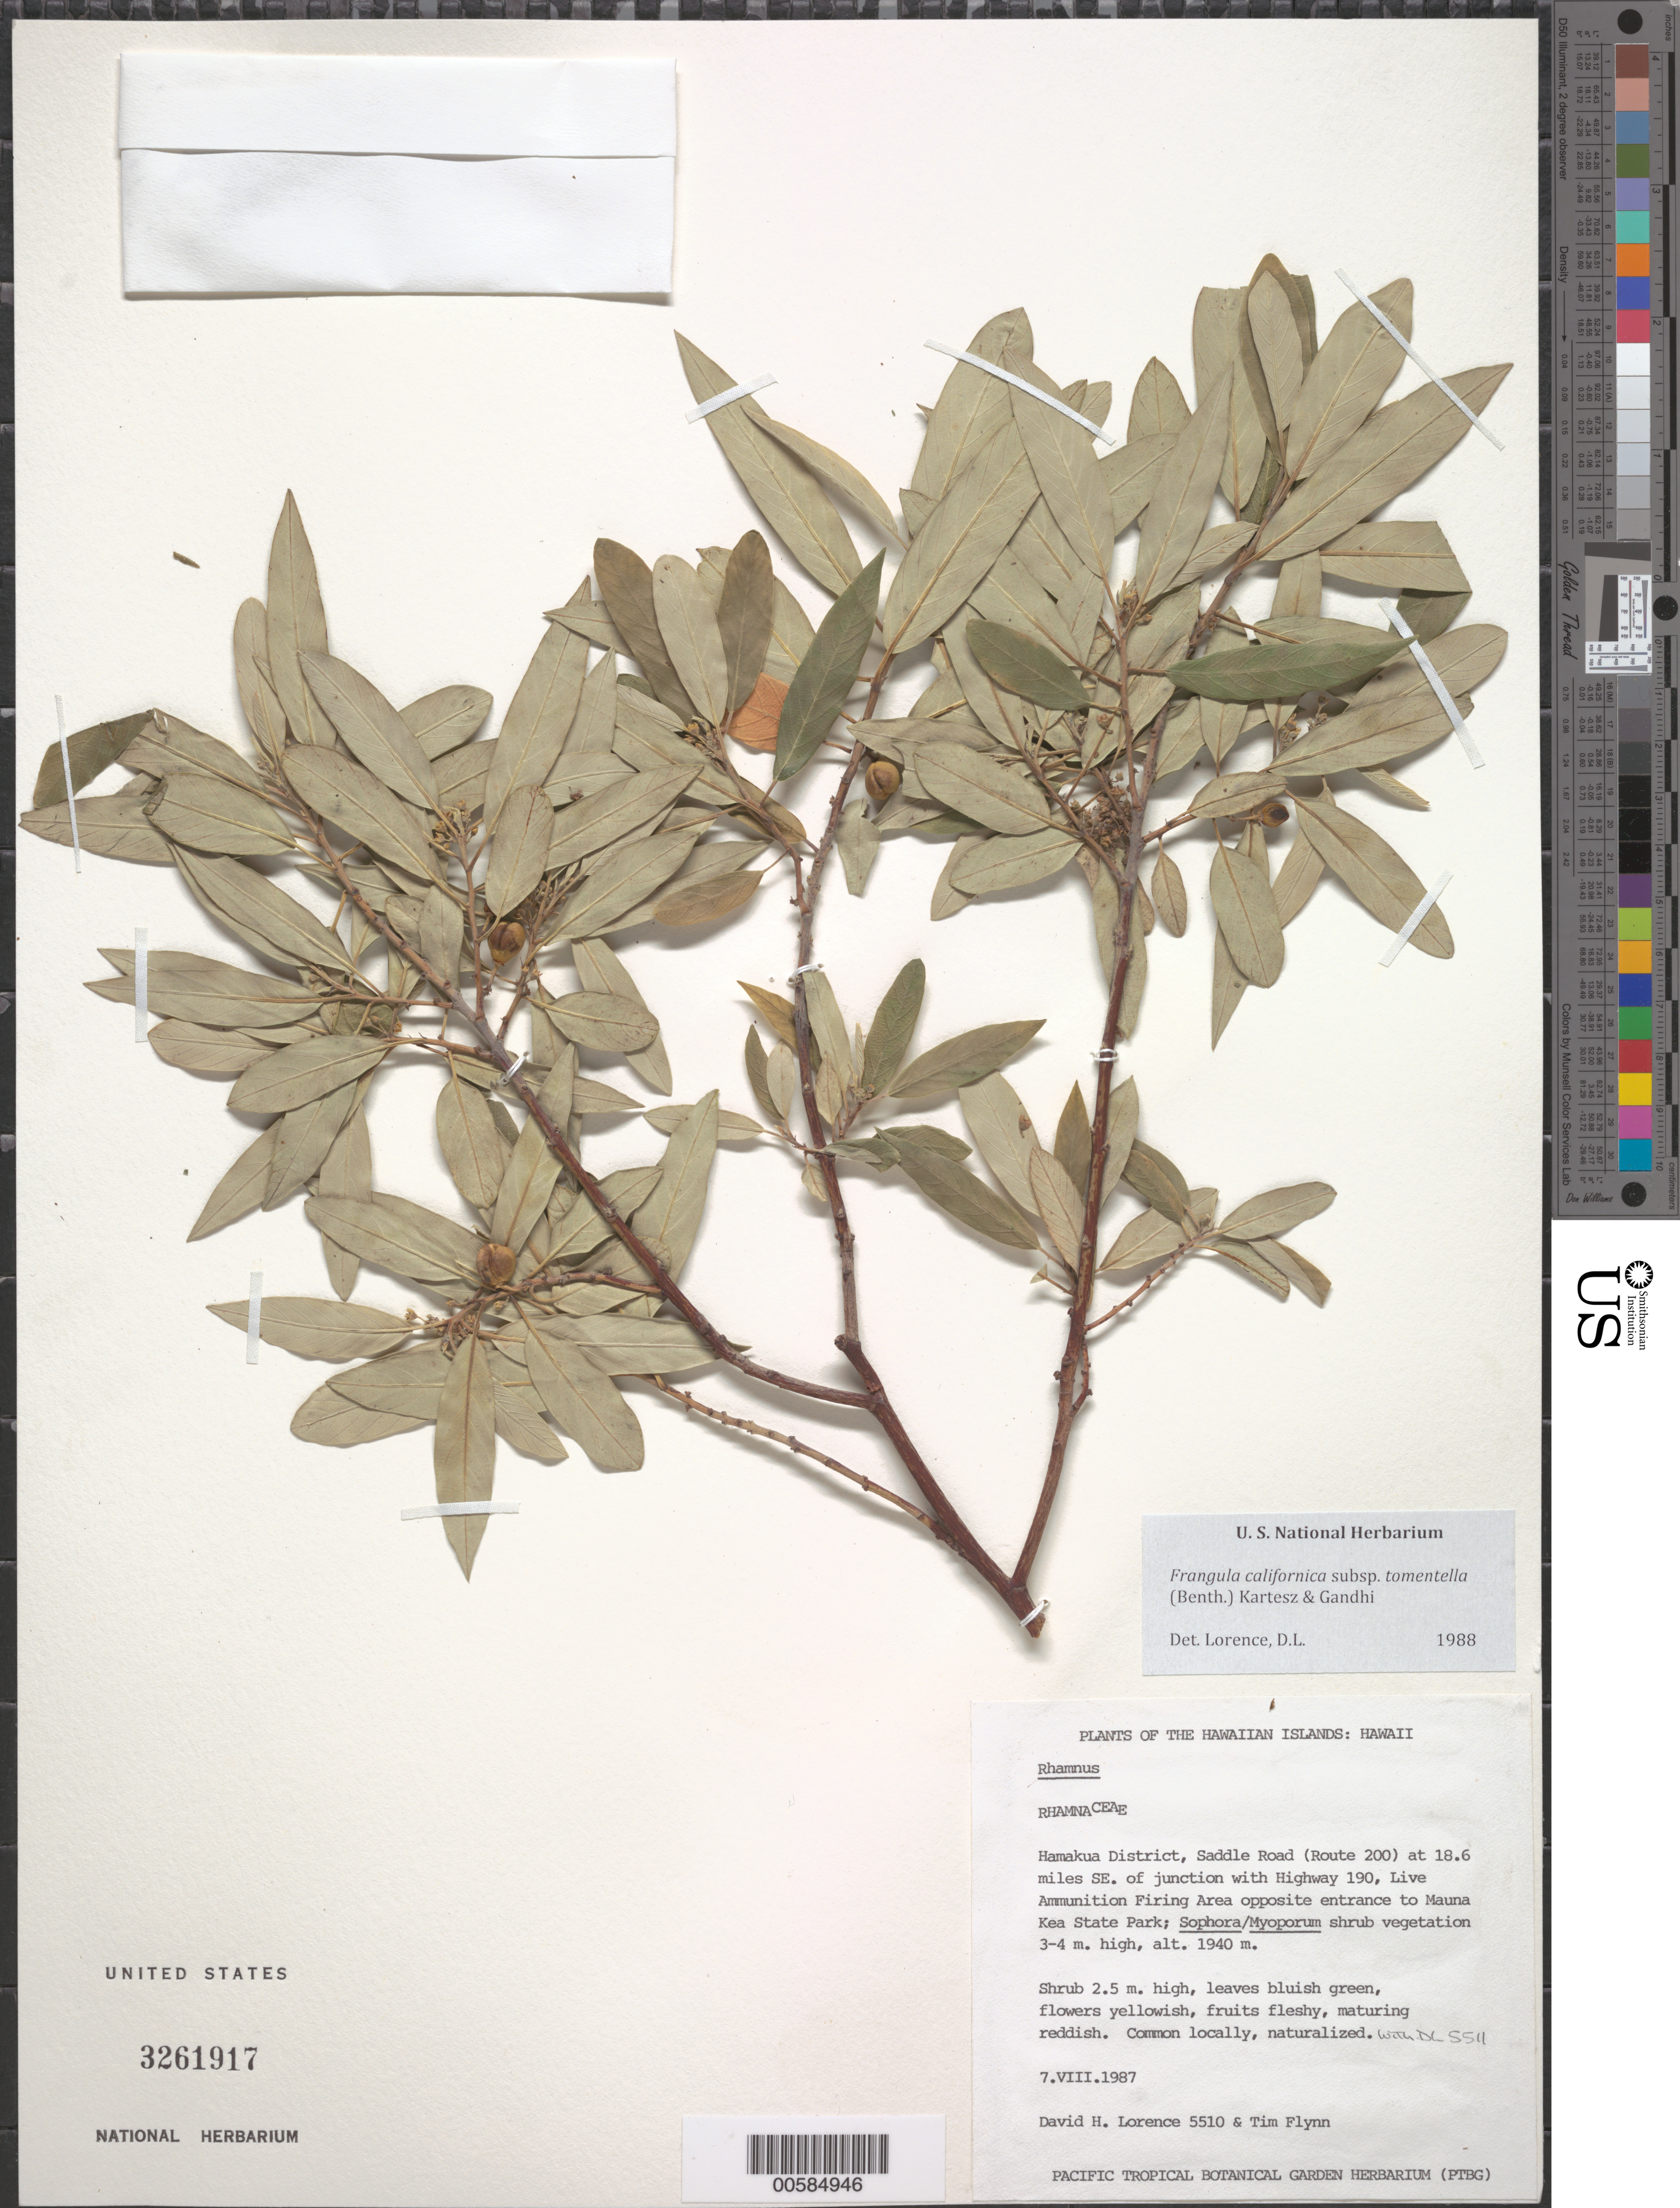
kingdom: Plantae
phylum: Tracheophyta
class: Magnoliopsida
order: Rosales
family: Rhamnaceae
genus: Frangula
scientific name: Frangula californica subsp. tomentella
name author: (Benth.) Kartesz & Gandhi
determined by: Lorence, David H., (PTBG), National Tropical Botanical Garden (UNITED STATES)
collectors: D. Lorence & T. W. Flynn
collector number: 5510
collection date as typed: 7 Aug 1987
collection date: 1987-08-07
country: United States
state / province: Hawaii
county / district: Hawaii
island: Hawaii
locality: Hamakua Dist, Saddle Rd(Rt 200)at 18.6 mi SE of jct w/ Hwy 190, Live Ammunition Firing Area opposite entrance to Mauna Kea St Pk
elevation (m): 1940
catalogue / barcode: US 3261917